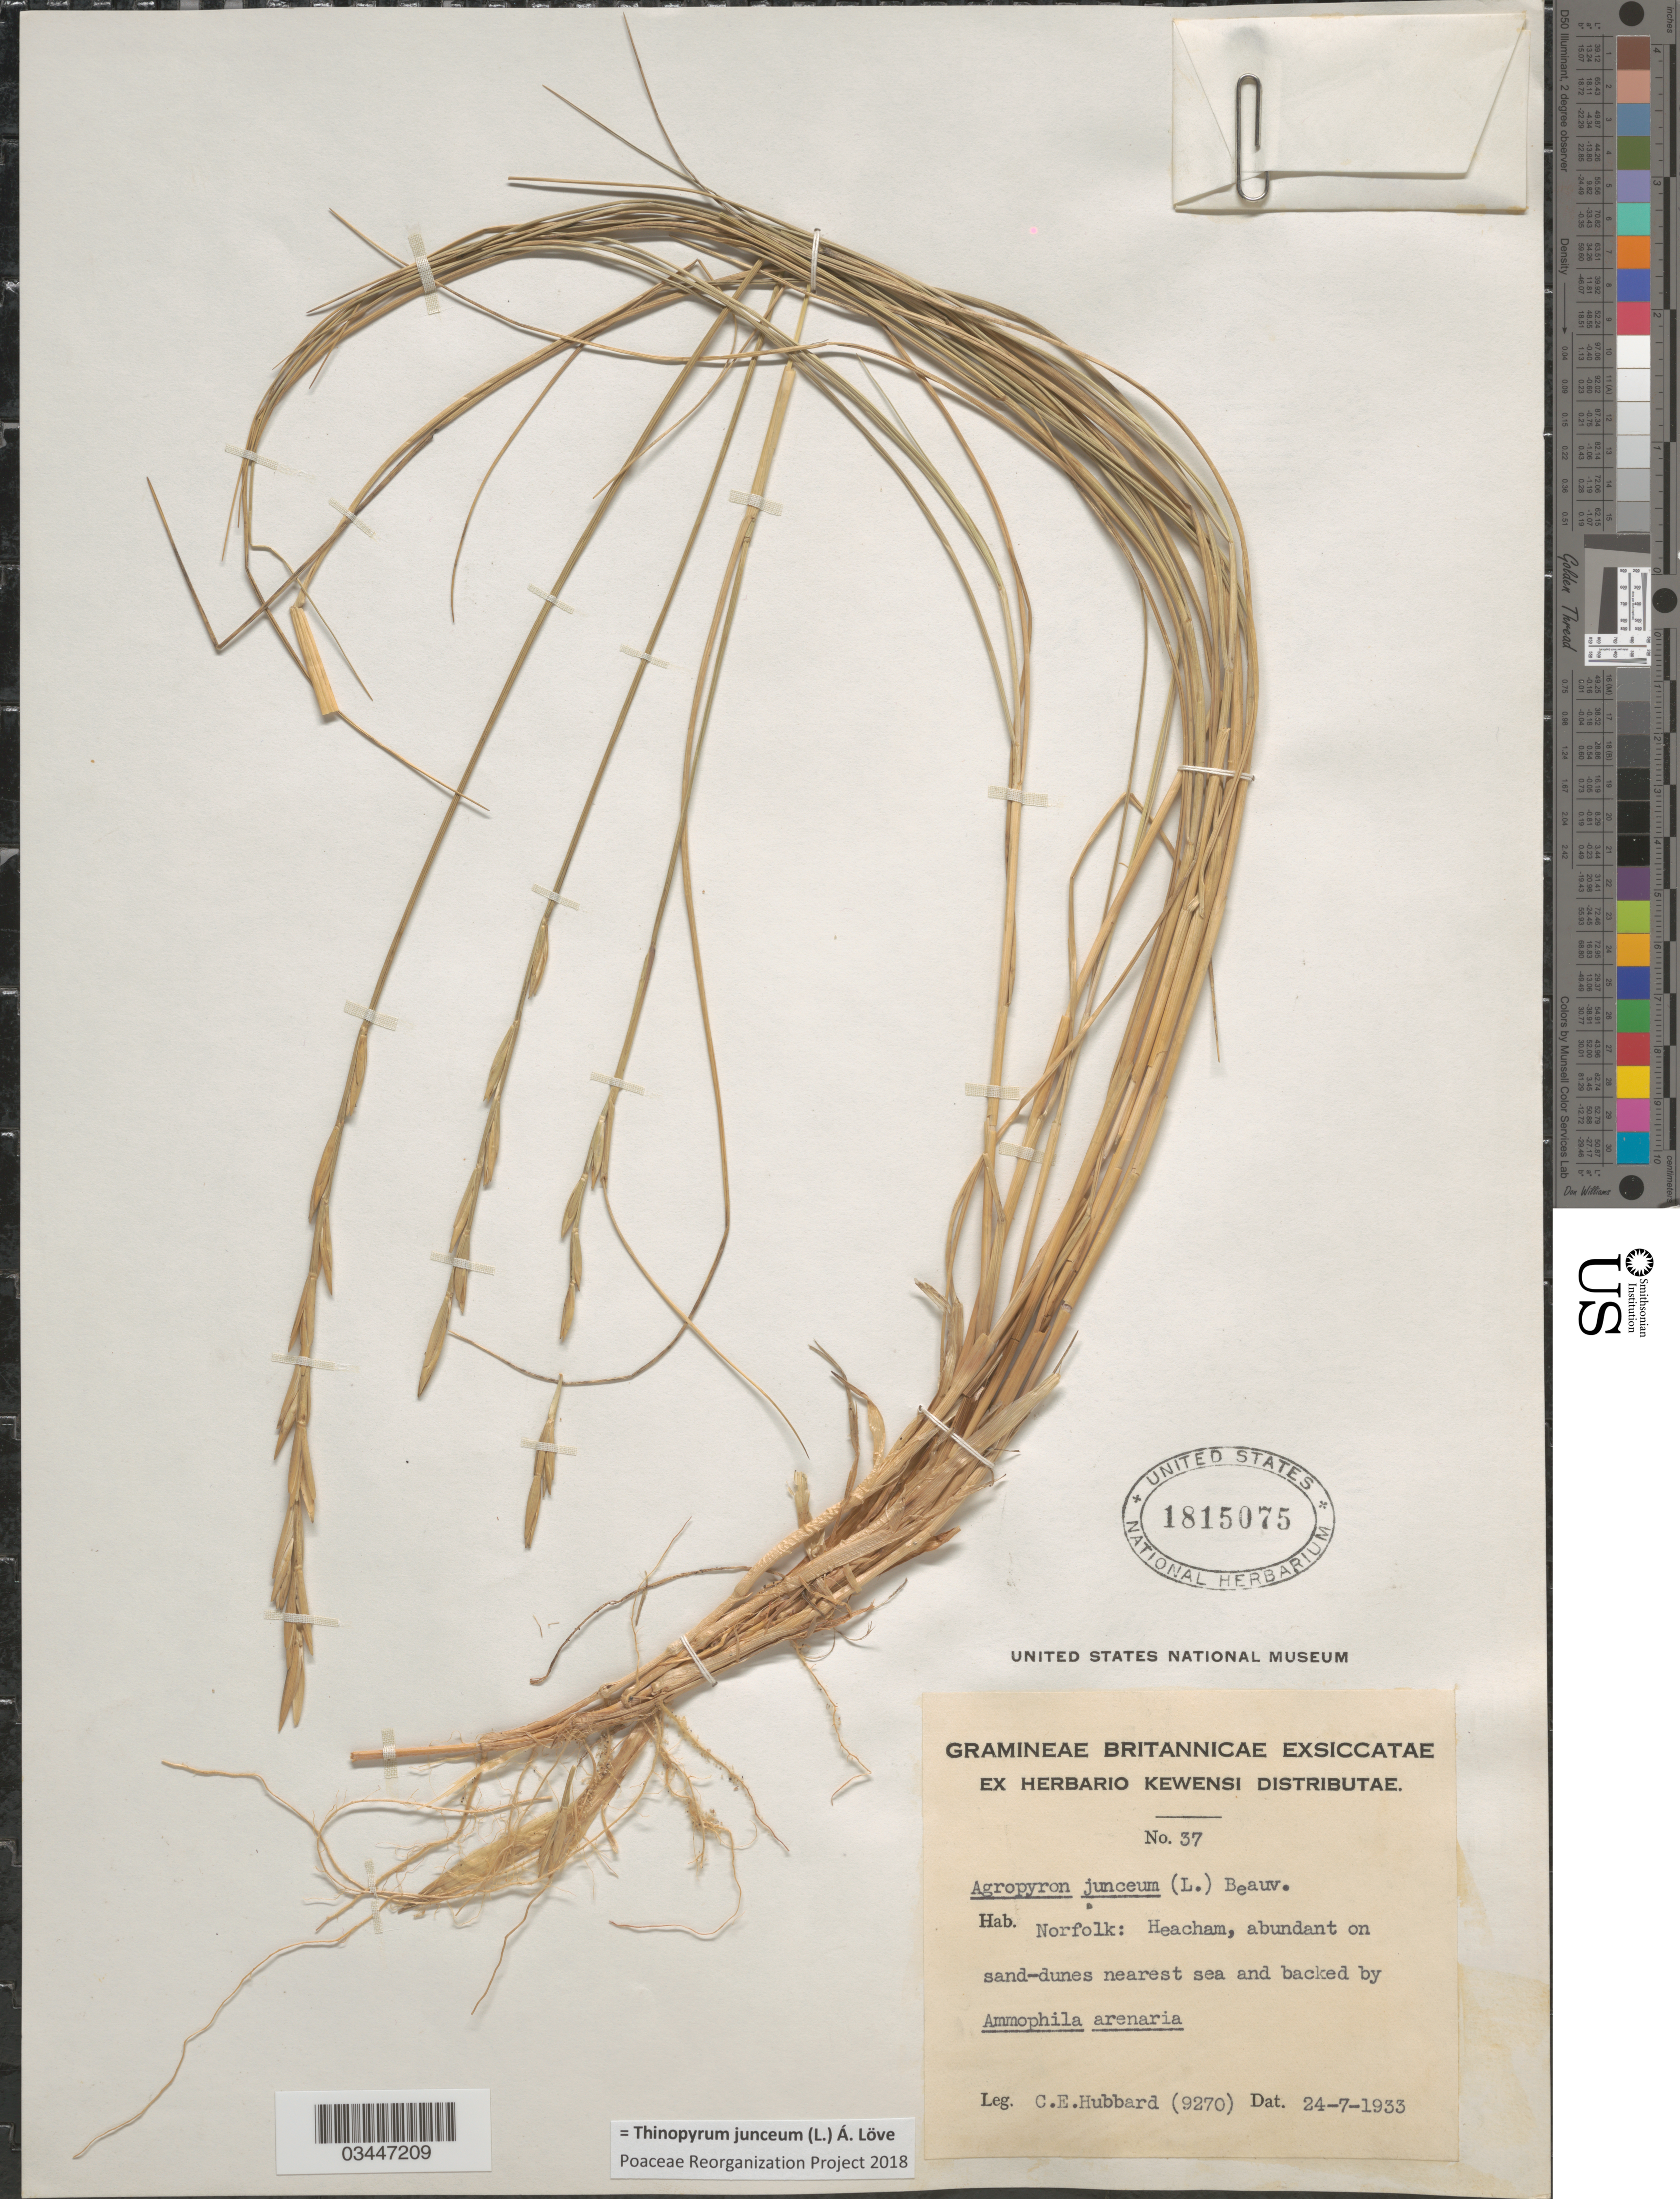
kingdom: Plantae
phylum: Tracheophyta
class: Liliopsida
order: Poales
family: Poaceae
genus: Thinopyrum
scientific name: Thinopyrum junceum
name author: (L.) Á. Löve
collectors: C. E. Hubbard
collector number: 9270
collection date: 1933-07-24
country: United Kingdom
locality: Britannicae. Norfolk: Heacham.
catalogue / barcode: US 1815075